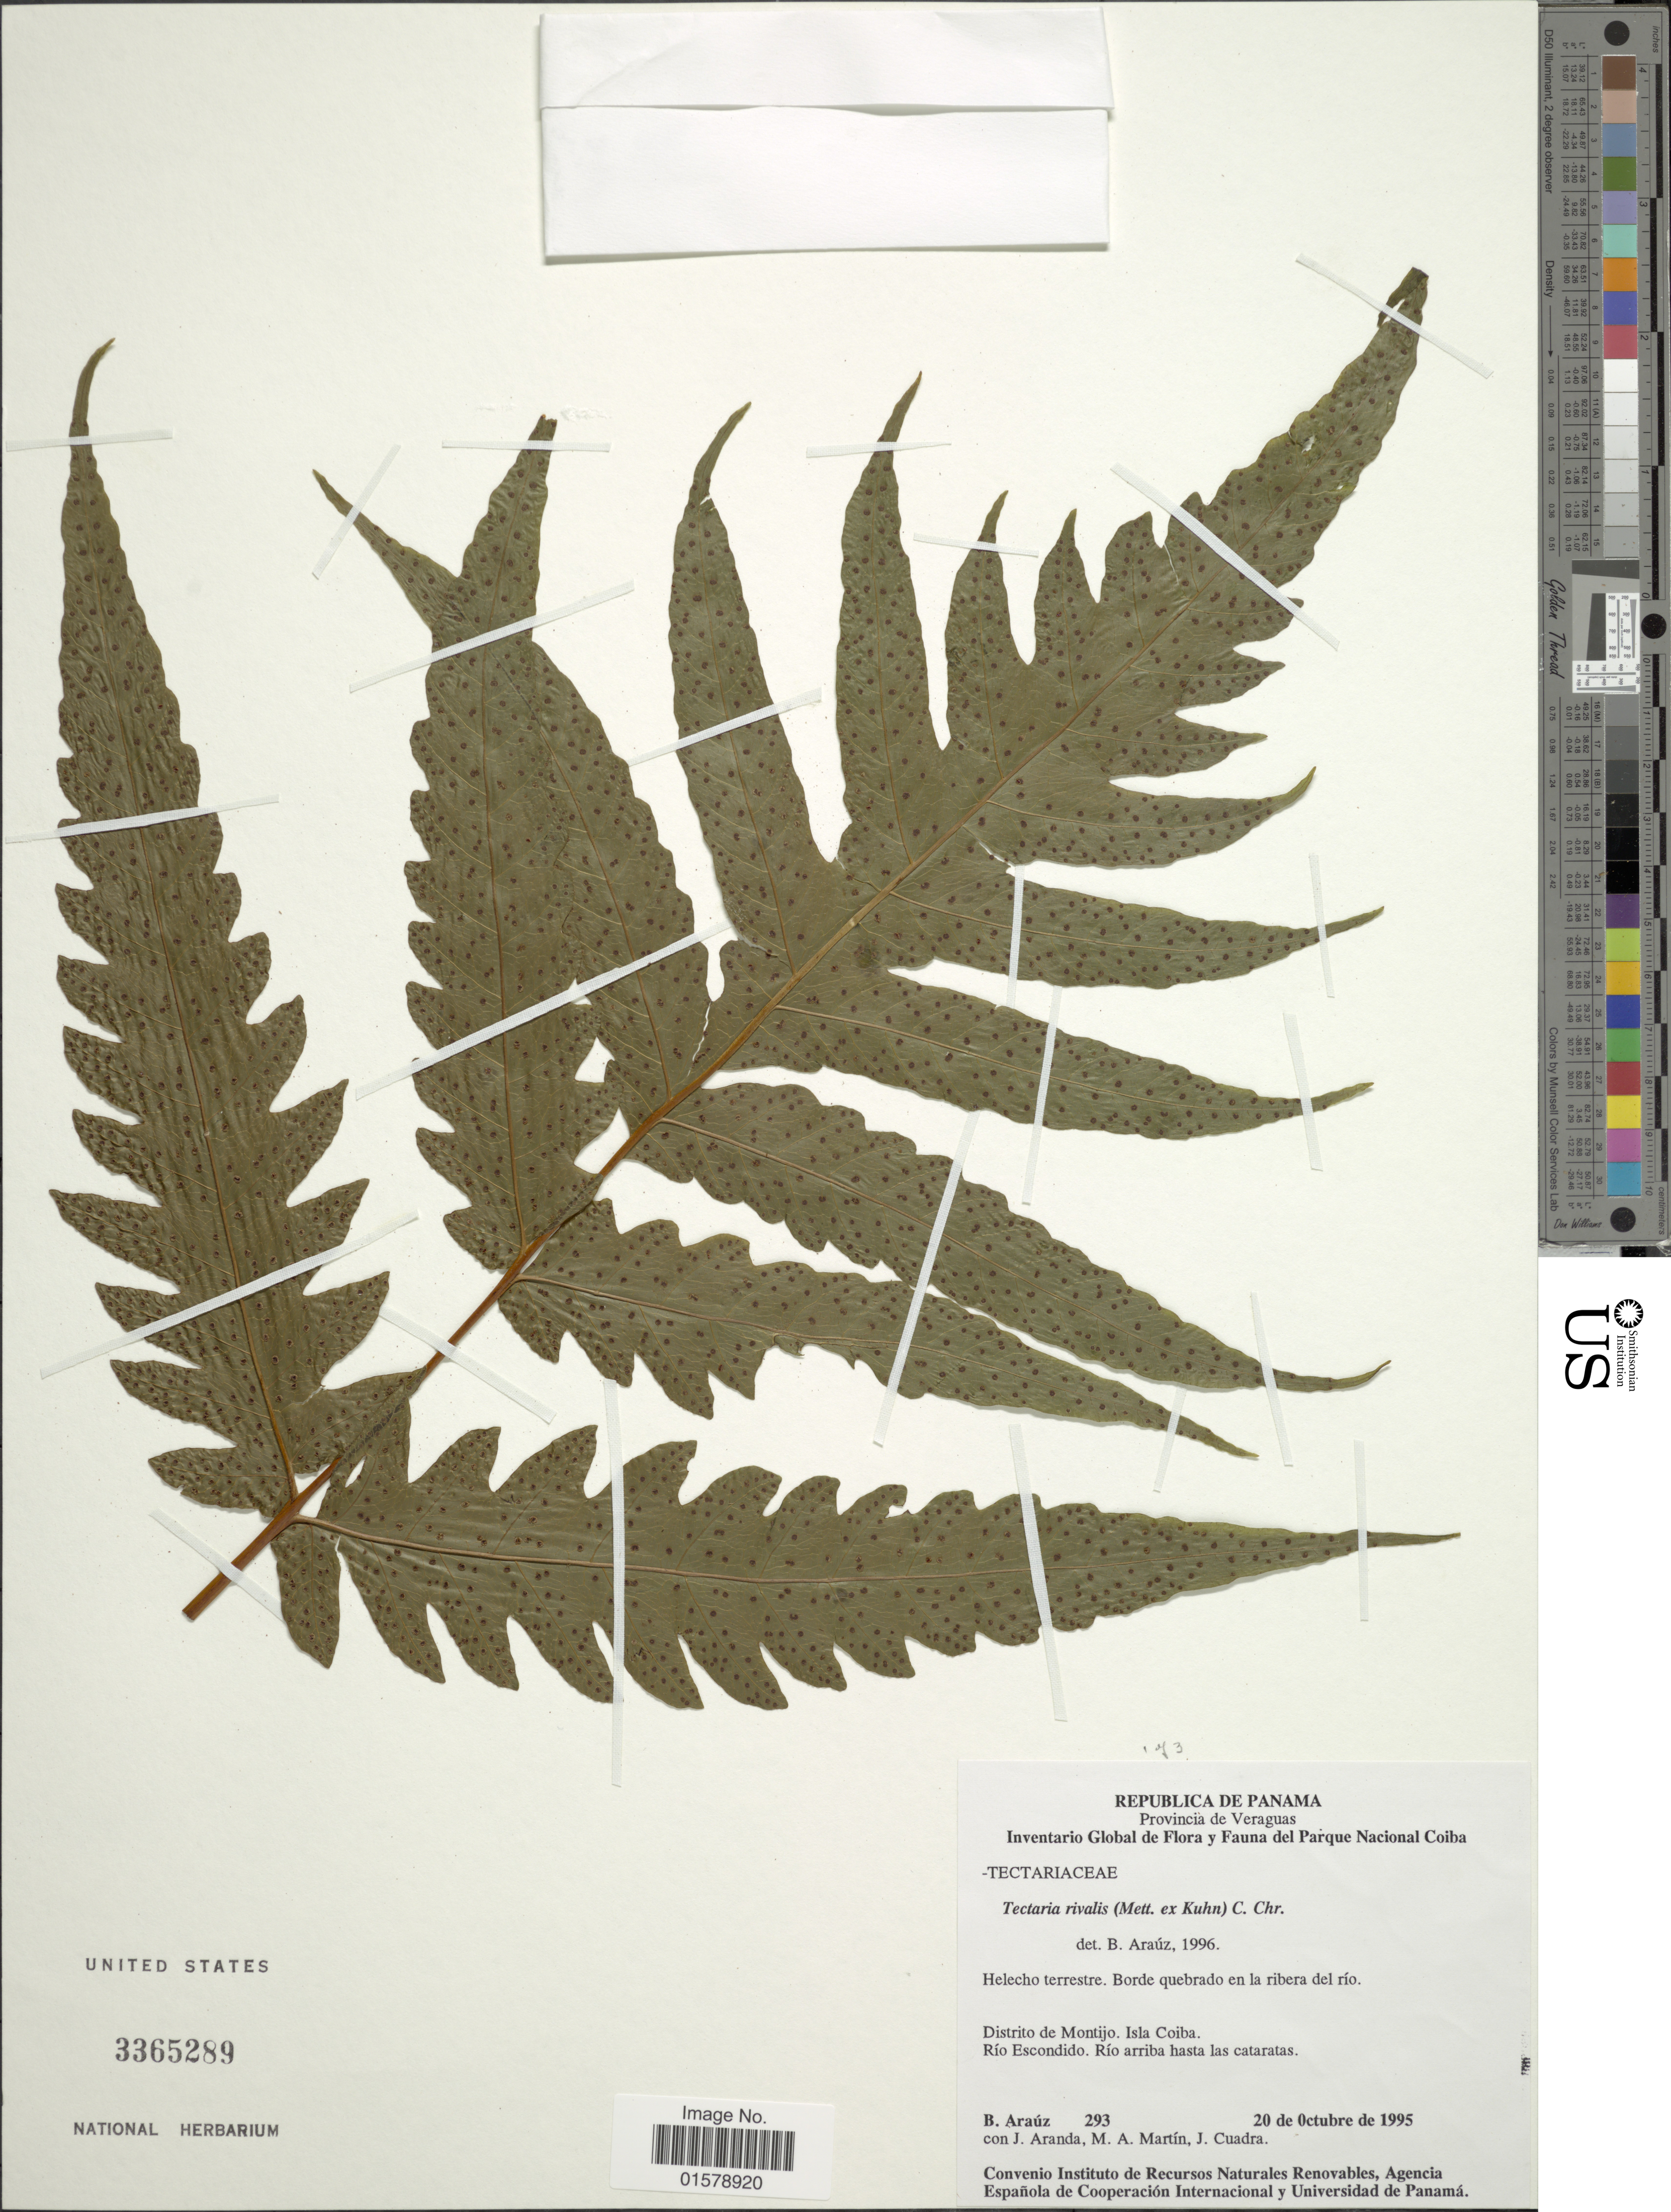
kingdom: Plantae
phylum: Tracheophyta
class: Polypodiopsida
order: Polypodiales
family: Tectariaceae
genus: Tectaria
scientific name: Tectaria rivalis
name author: (Mett. ex Kuhn) C. Chr.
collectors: B. Araúz, J. Aranda, M. A. Martin & J. Cuadra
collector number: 293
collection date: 1995-10-20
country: Panama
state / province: Veraguas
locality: Distrio de montijo, Isla Coiba, Rio Escondido, Rio arriba hasta las cataratas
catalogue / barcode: US 3365289